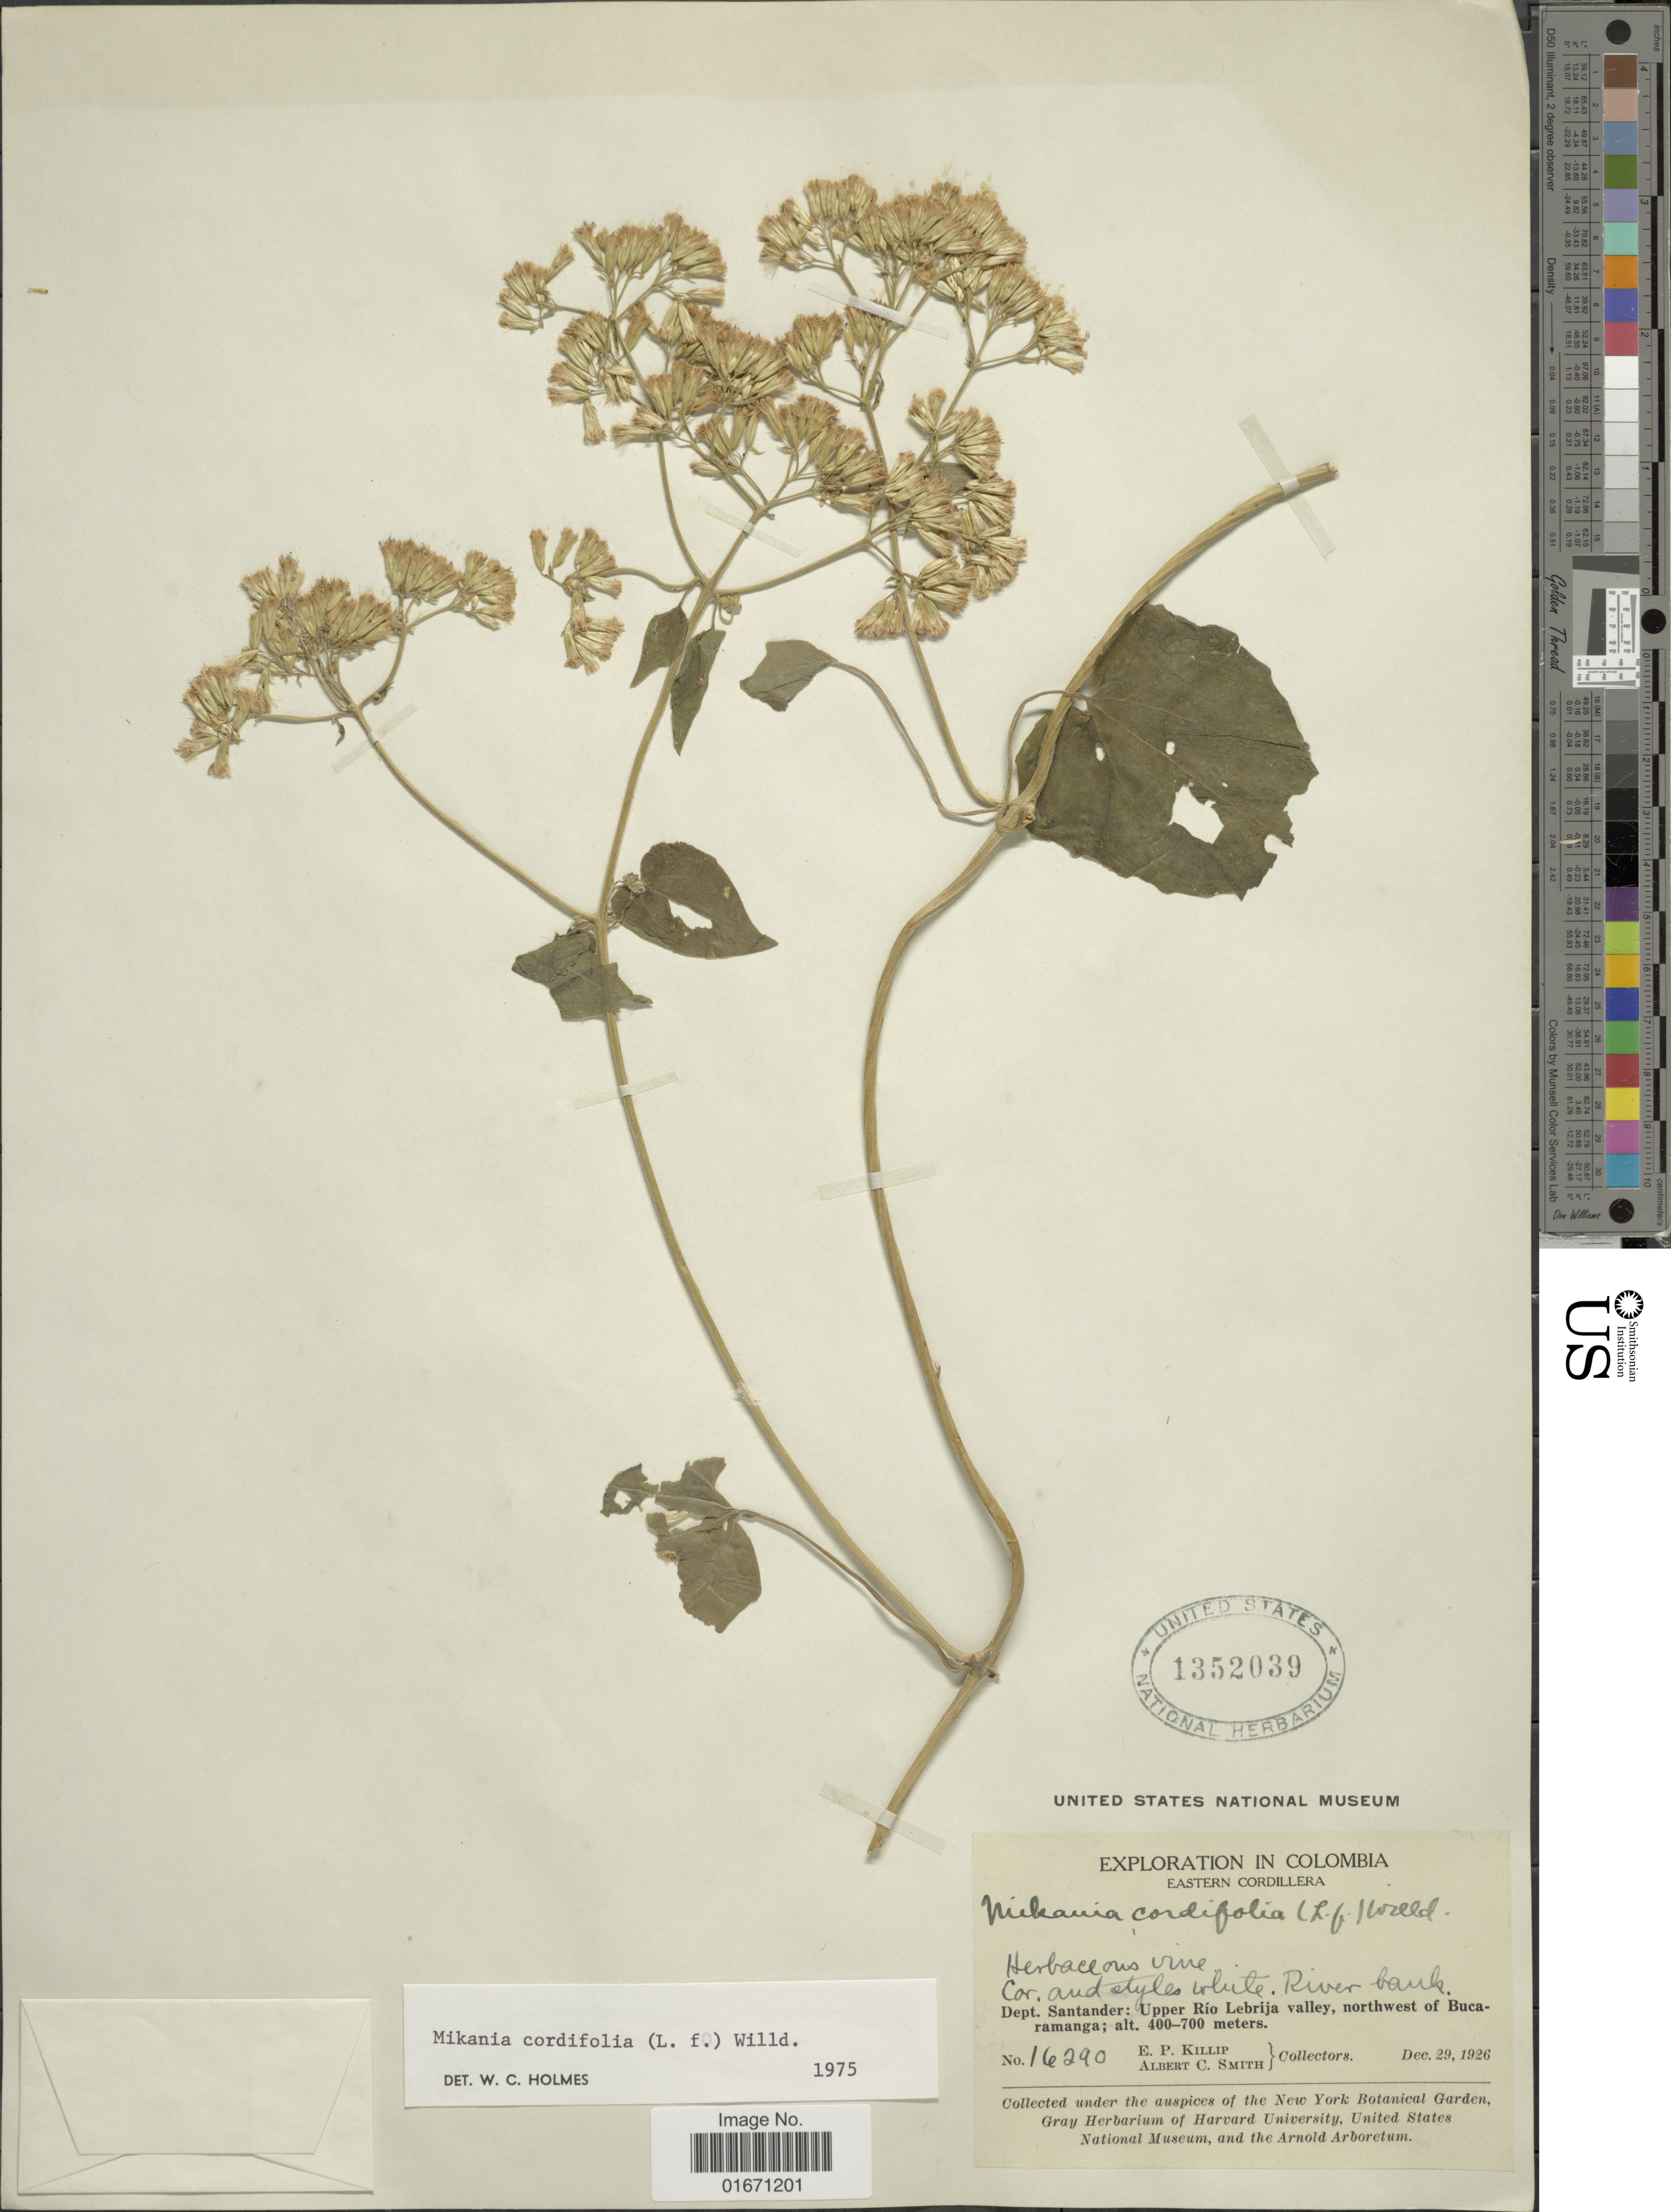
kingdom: Plantae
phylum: Tracheophyta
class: Magnoliopsida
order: Asterales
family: Asteraceae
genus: Mikania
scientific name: Mikania cordifolia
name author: Kunth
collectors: E. P. Killip & A. C. Smith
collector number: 16290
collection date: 1926-12-29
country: Colombia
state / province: Santander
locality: Eastern Cordillera, Upper Rio Lebrija valley, northwest of Bucaramanga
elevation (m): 400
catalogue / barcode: US 1352039